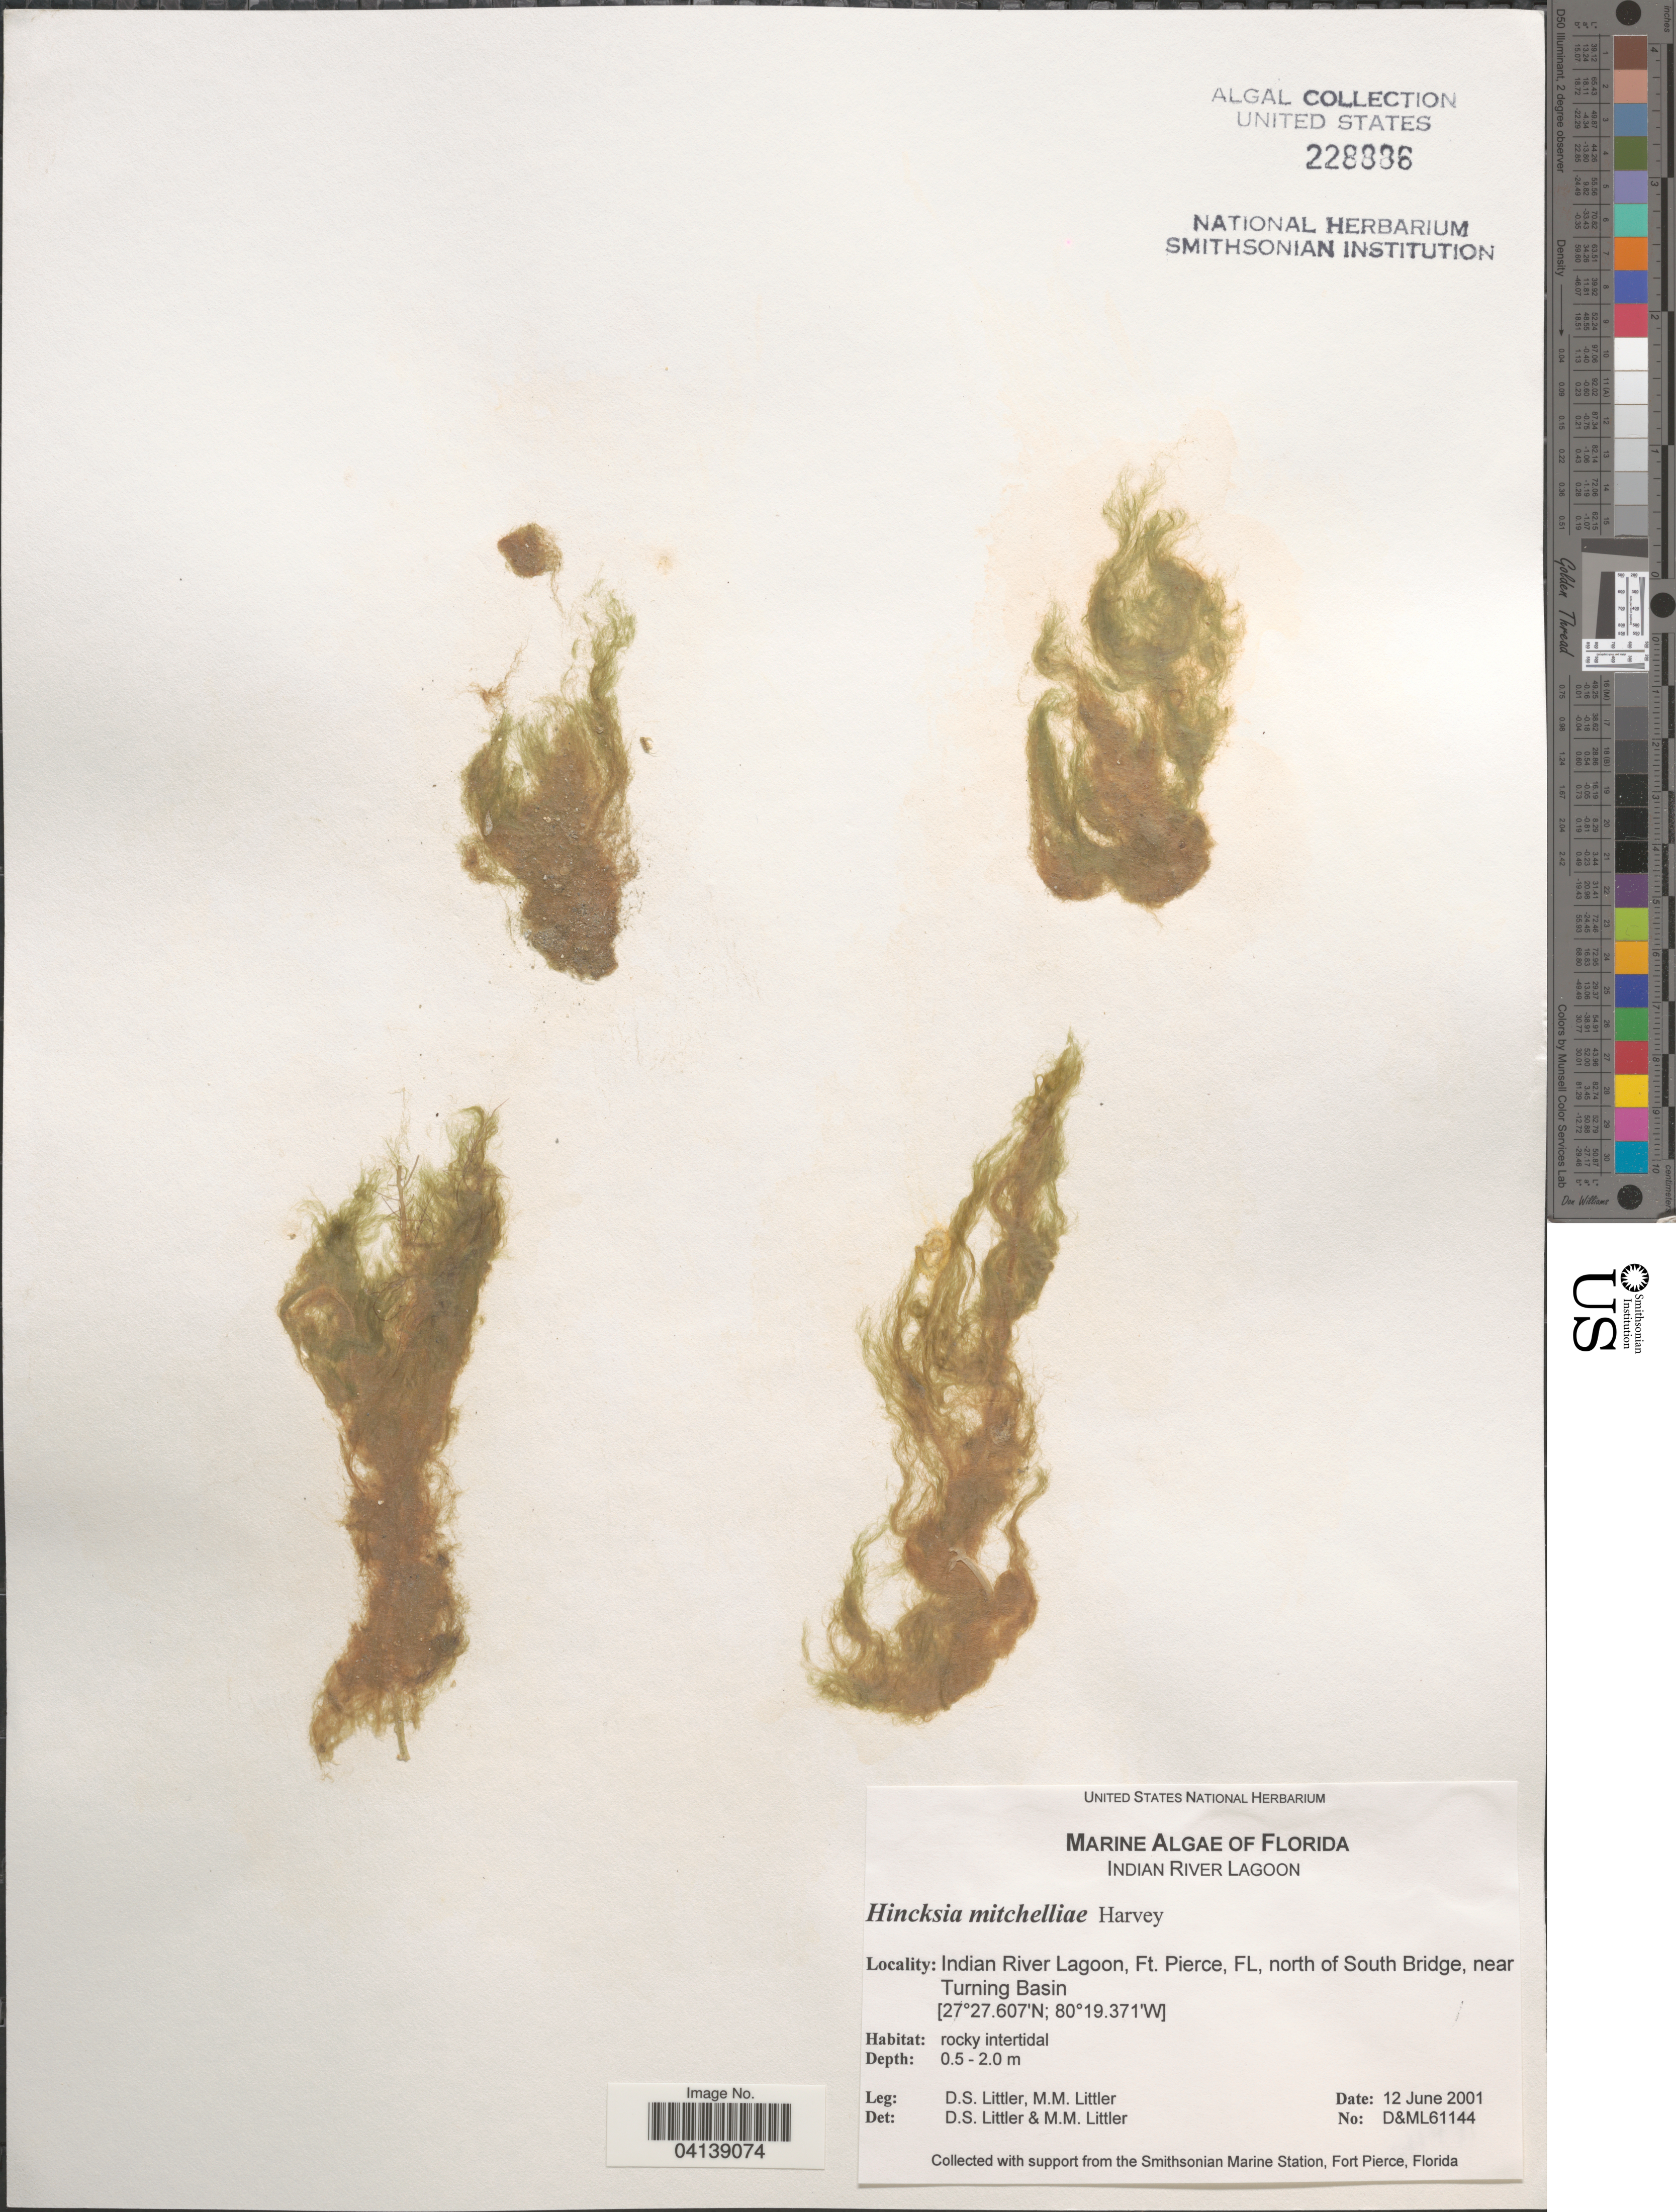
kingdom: Chromista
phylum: Ochrophyta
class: Phaeophyceae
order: Ectocarpales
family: Acinetosporaceae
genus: Feldmannia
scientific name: Feldmannia mitchelliae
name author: (Harv.) H.-S. Kim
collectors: D. S. Littler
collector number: D&ML61144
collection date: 2001-06-12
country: United States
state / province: Florida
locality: Indian River Lagoon, Ft. Pierce, north of South Bridge, near Turning Basin.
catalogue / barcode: US 228886